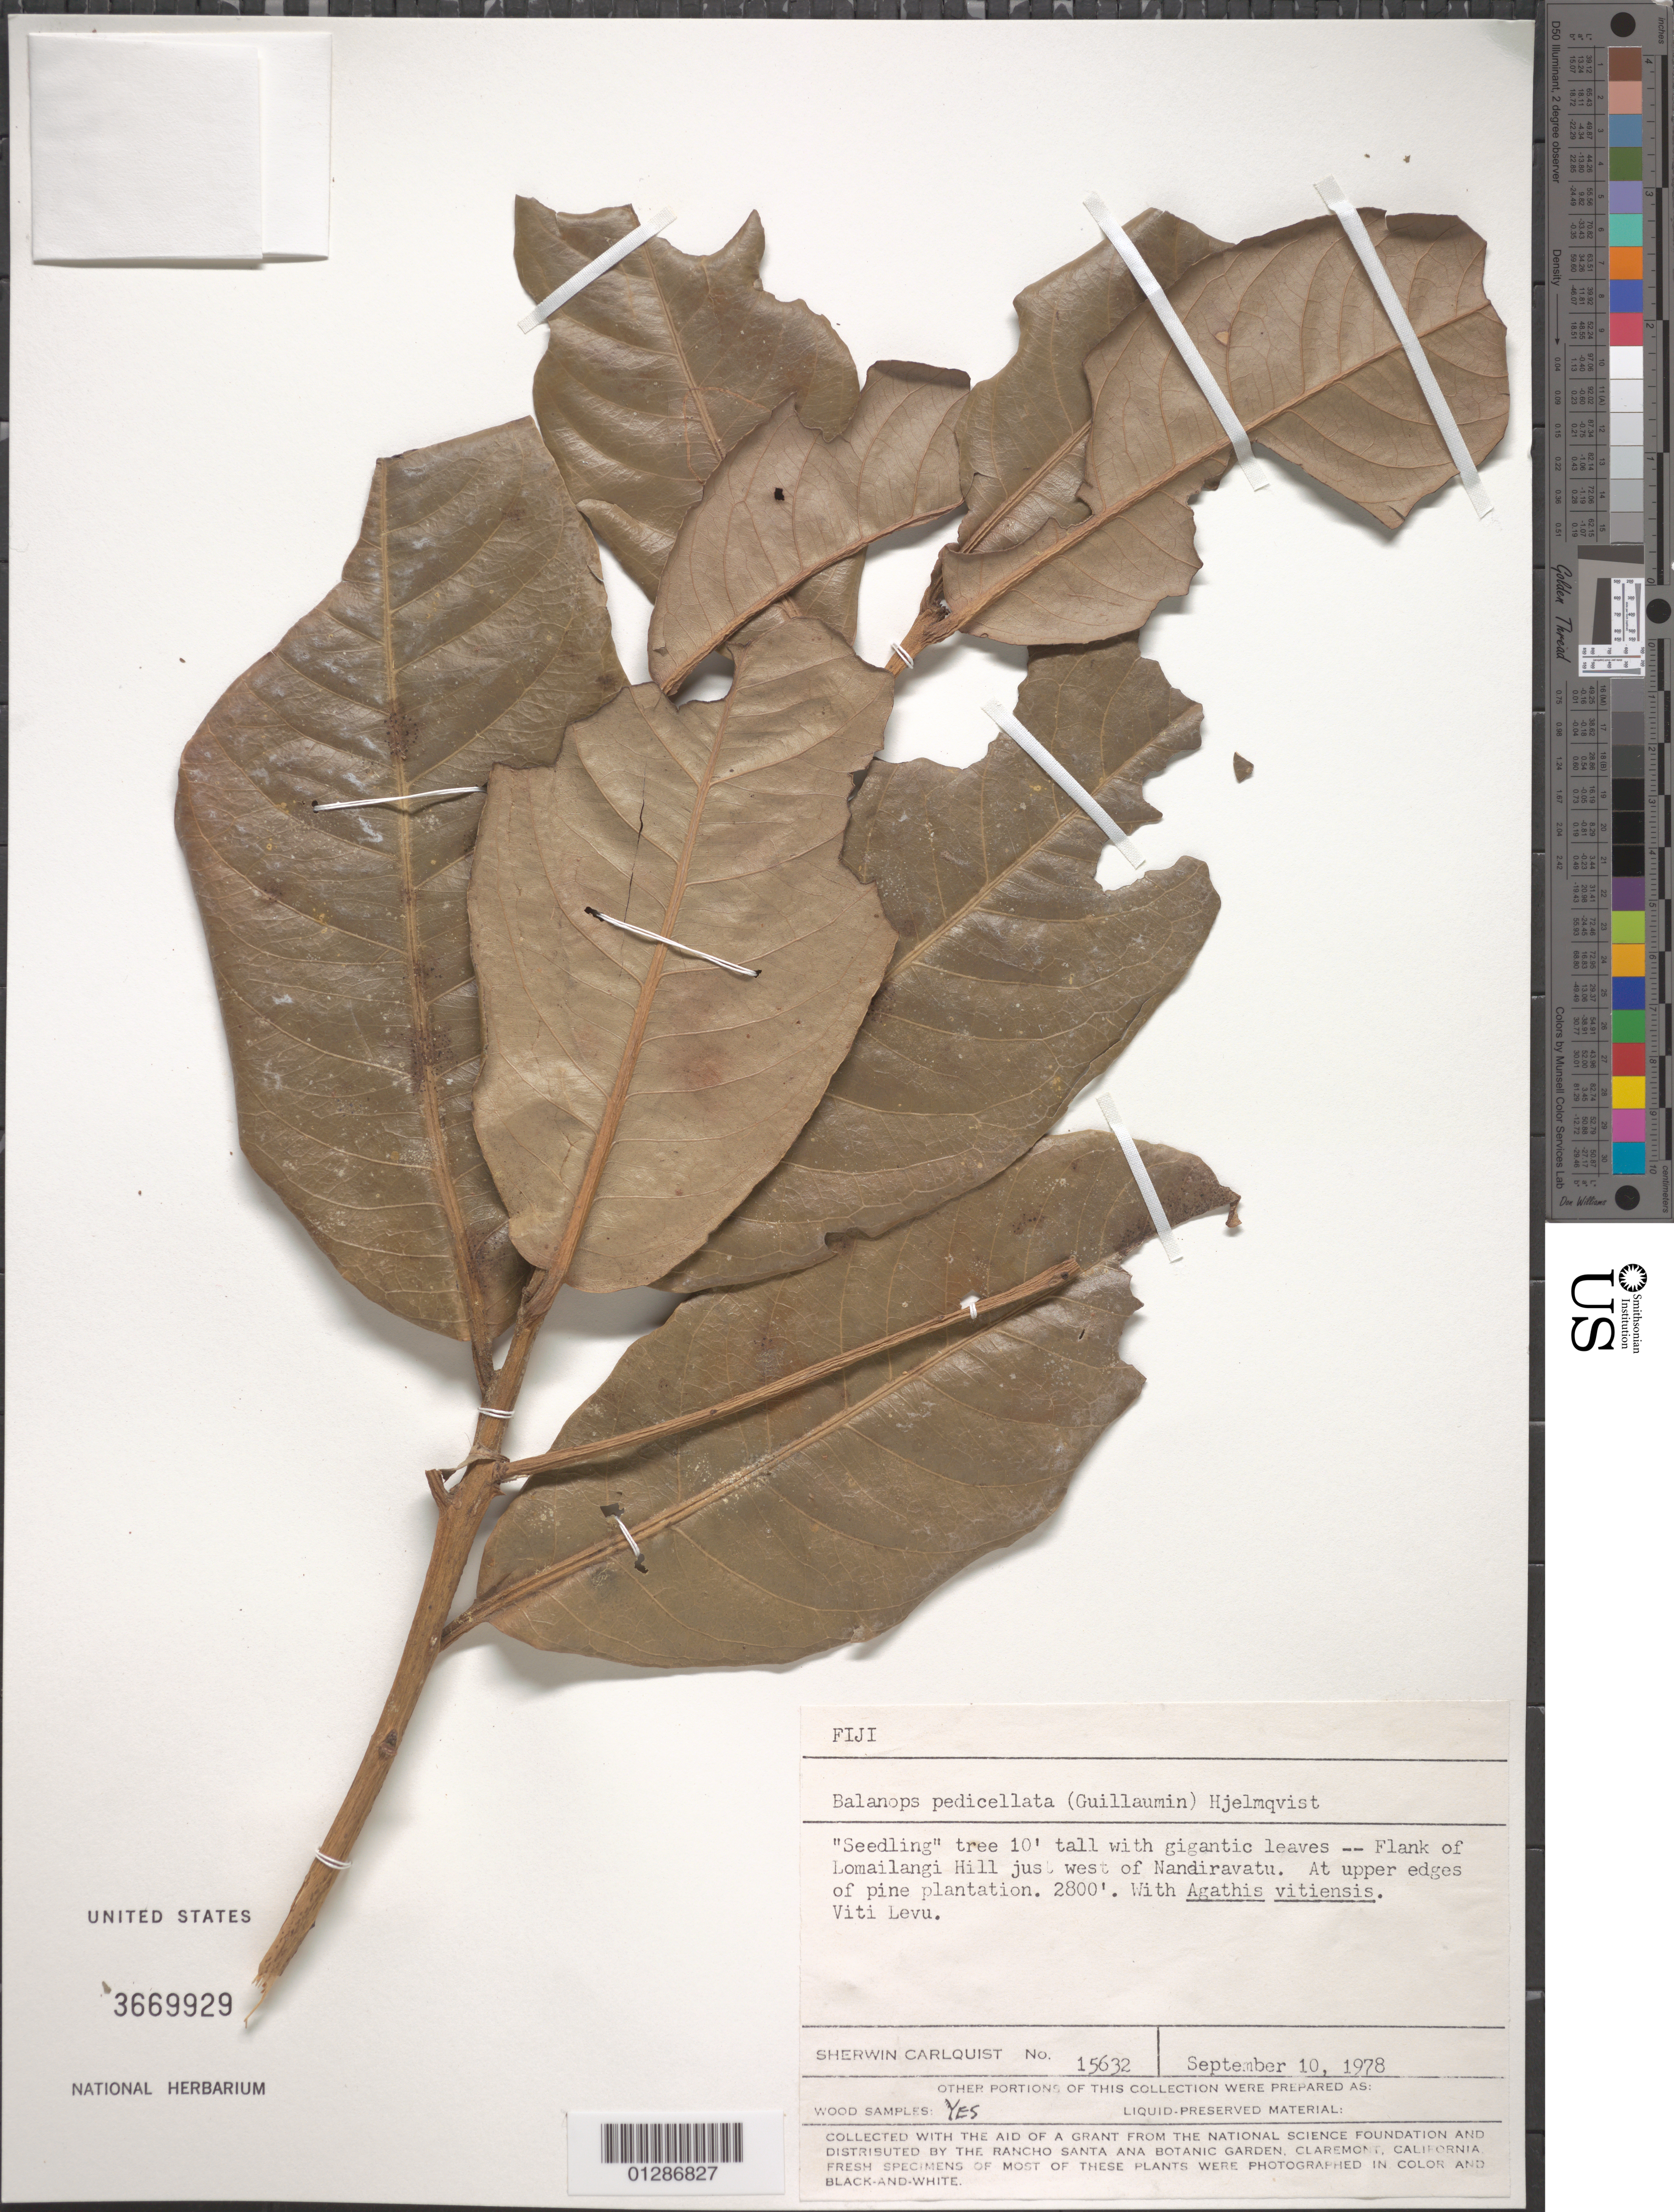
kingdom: Plantae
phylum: Tracheophyta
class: Magnoliopsida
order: Malpighiales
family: Balanopaceae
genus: Balanops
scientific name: Balanops pedicellata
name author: (Guillaumin) Hjelmq.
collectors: S. Carlquist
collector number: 15632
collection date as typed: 10 Sep 1978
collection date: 1978-09-10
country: Fiji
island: Viti Levu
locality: Frank of Lomailangi Hill just W of Nandiravatu.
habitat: Tree.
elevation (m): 853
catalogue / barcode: US 3669929